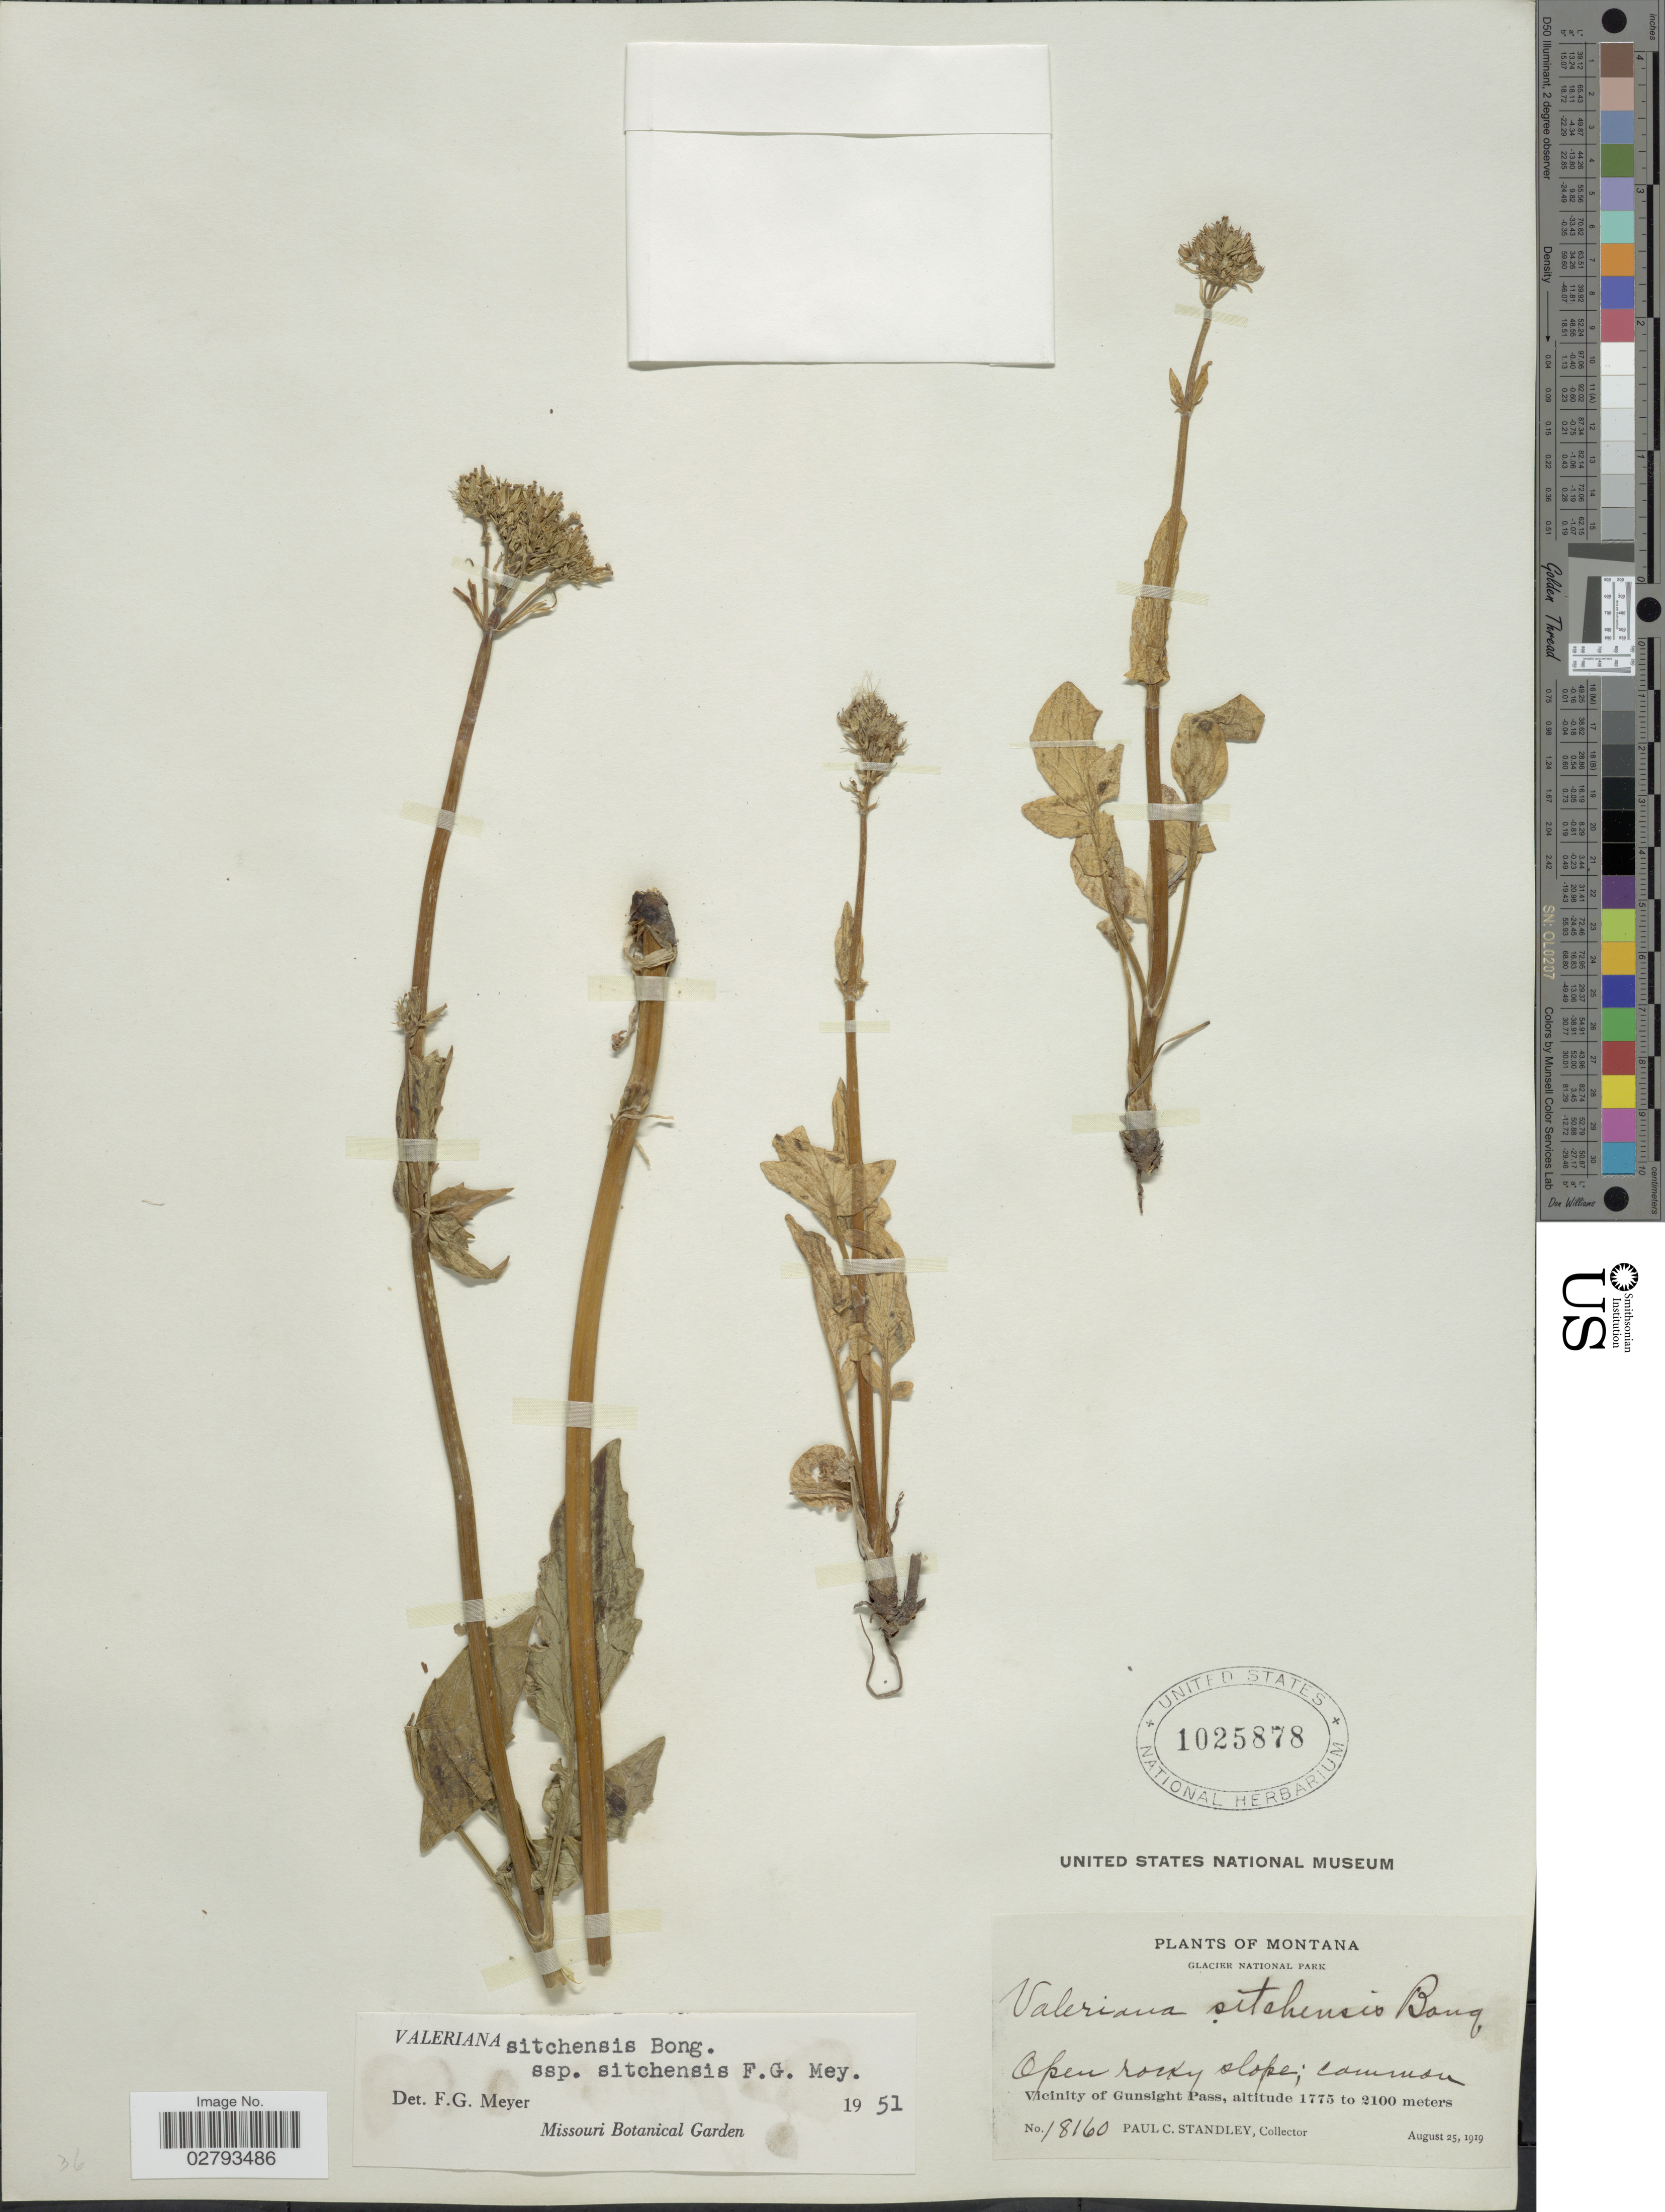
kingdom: Plantae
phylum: Tracheophyta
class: Magnoliopsida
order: Dipsacales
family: Caprifoliaceae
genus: Valeriana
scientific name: Valeriana sitchensis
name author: Bong.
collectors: P. C. Standley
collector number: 18160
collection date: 1919-08-25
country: United States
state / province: Montana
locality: Glacier National Park. Vicinity of Gunsight Pass.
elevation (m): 1775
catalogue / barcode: US 1025878